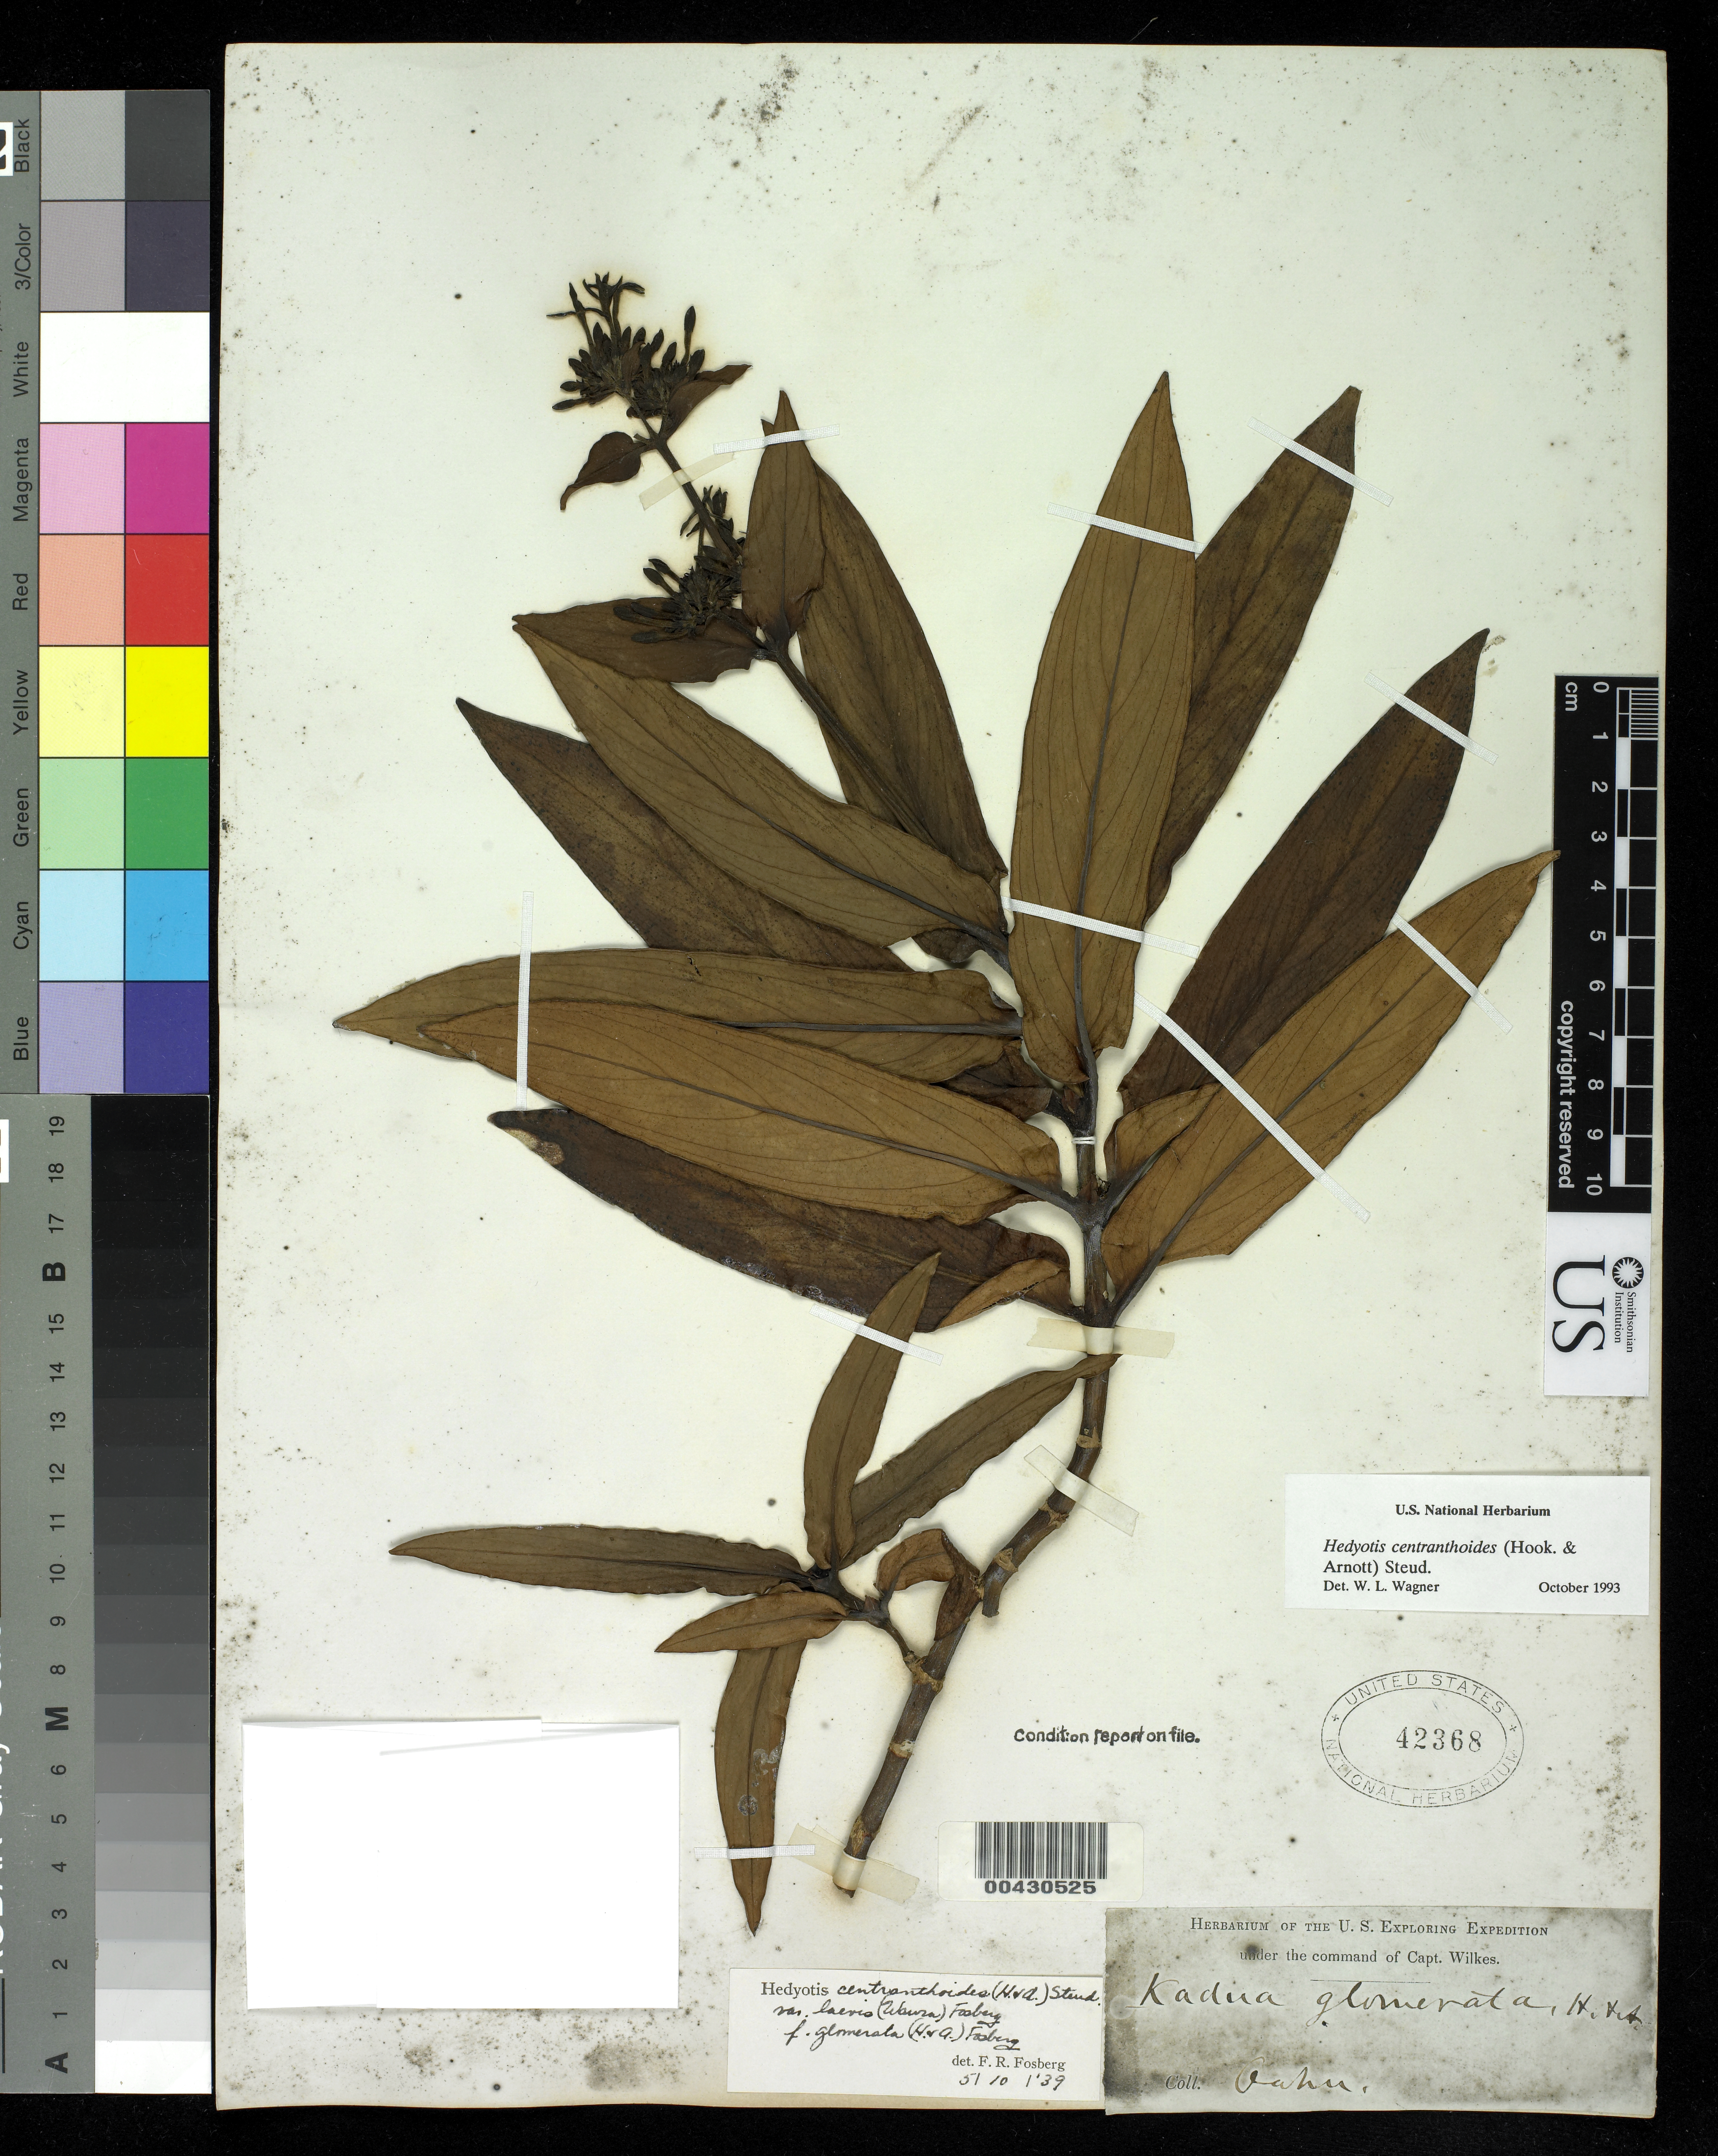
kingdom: Plantae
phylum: Tracheophyta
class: Magnoliopsida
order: Gentianales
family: Rubiaceae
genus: Kadua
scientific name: Kadua centranthoides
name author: Hook. & Arn.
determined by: Wagner, W. L., (BOT), Smithsonian Institution - National Museum of Natural History (UNITED STATES)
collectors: Wilkes Explor. Exped.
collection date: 1838/1842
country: United States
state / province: Hawaii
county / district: Honolulu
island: Oahu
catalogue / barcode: US 42368